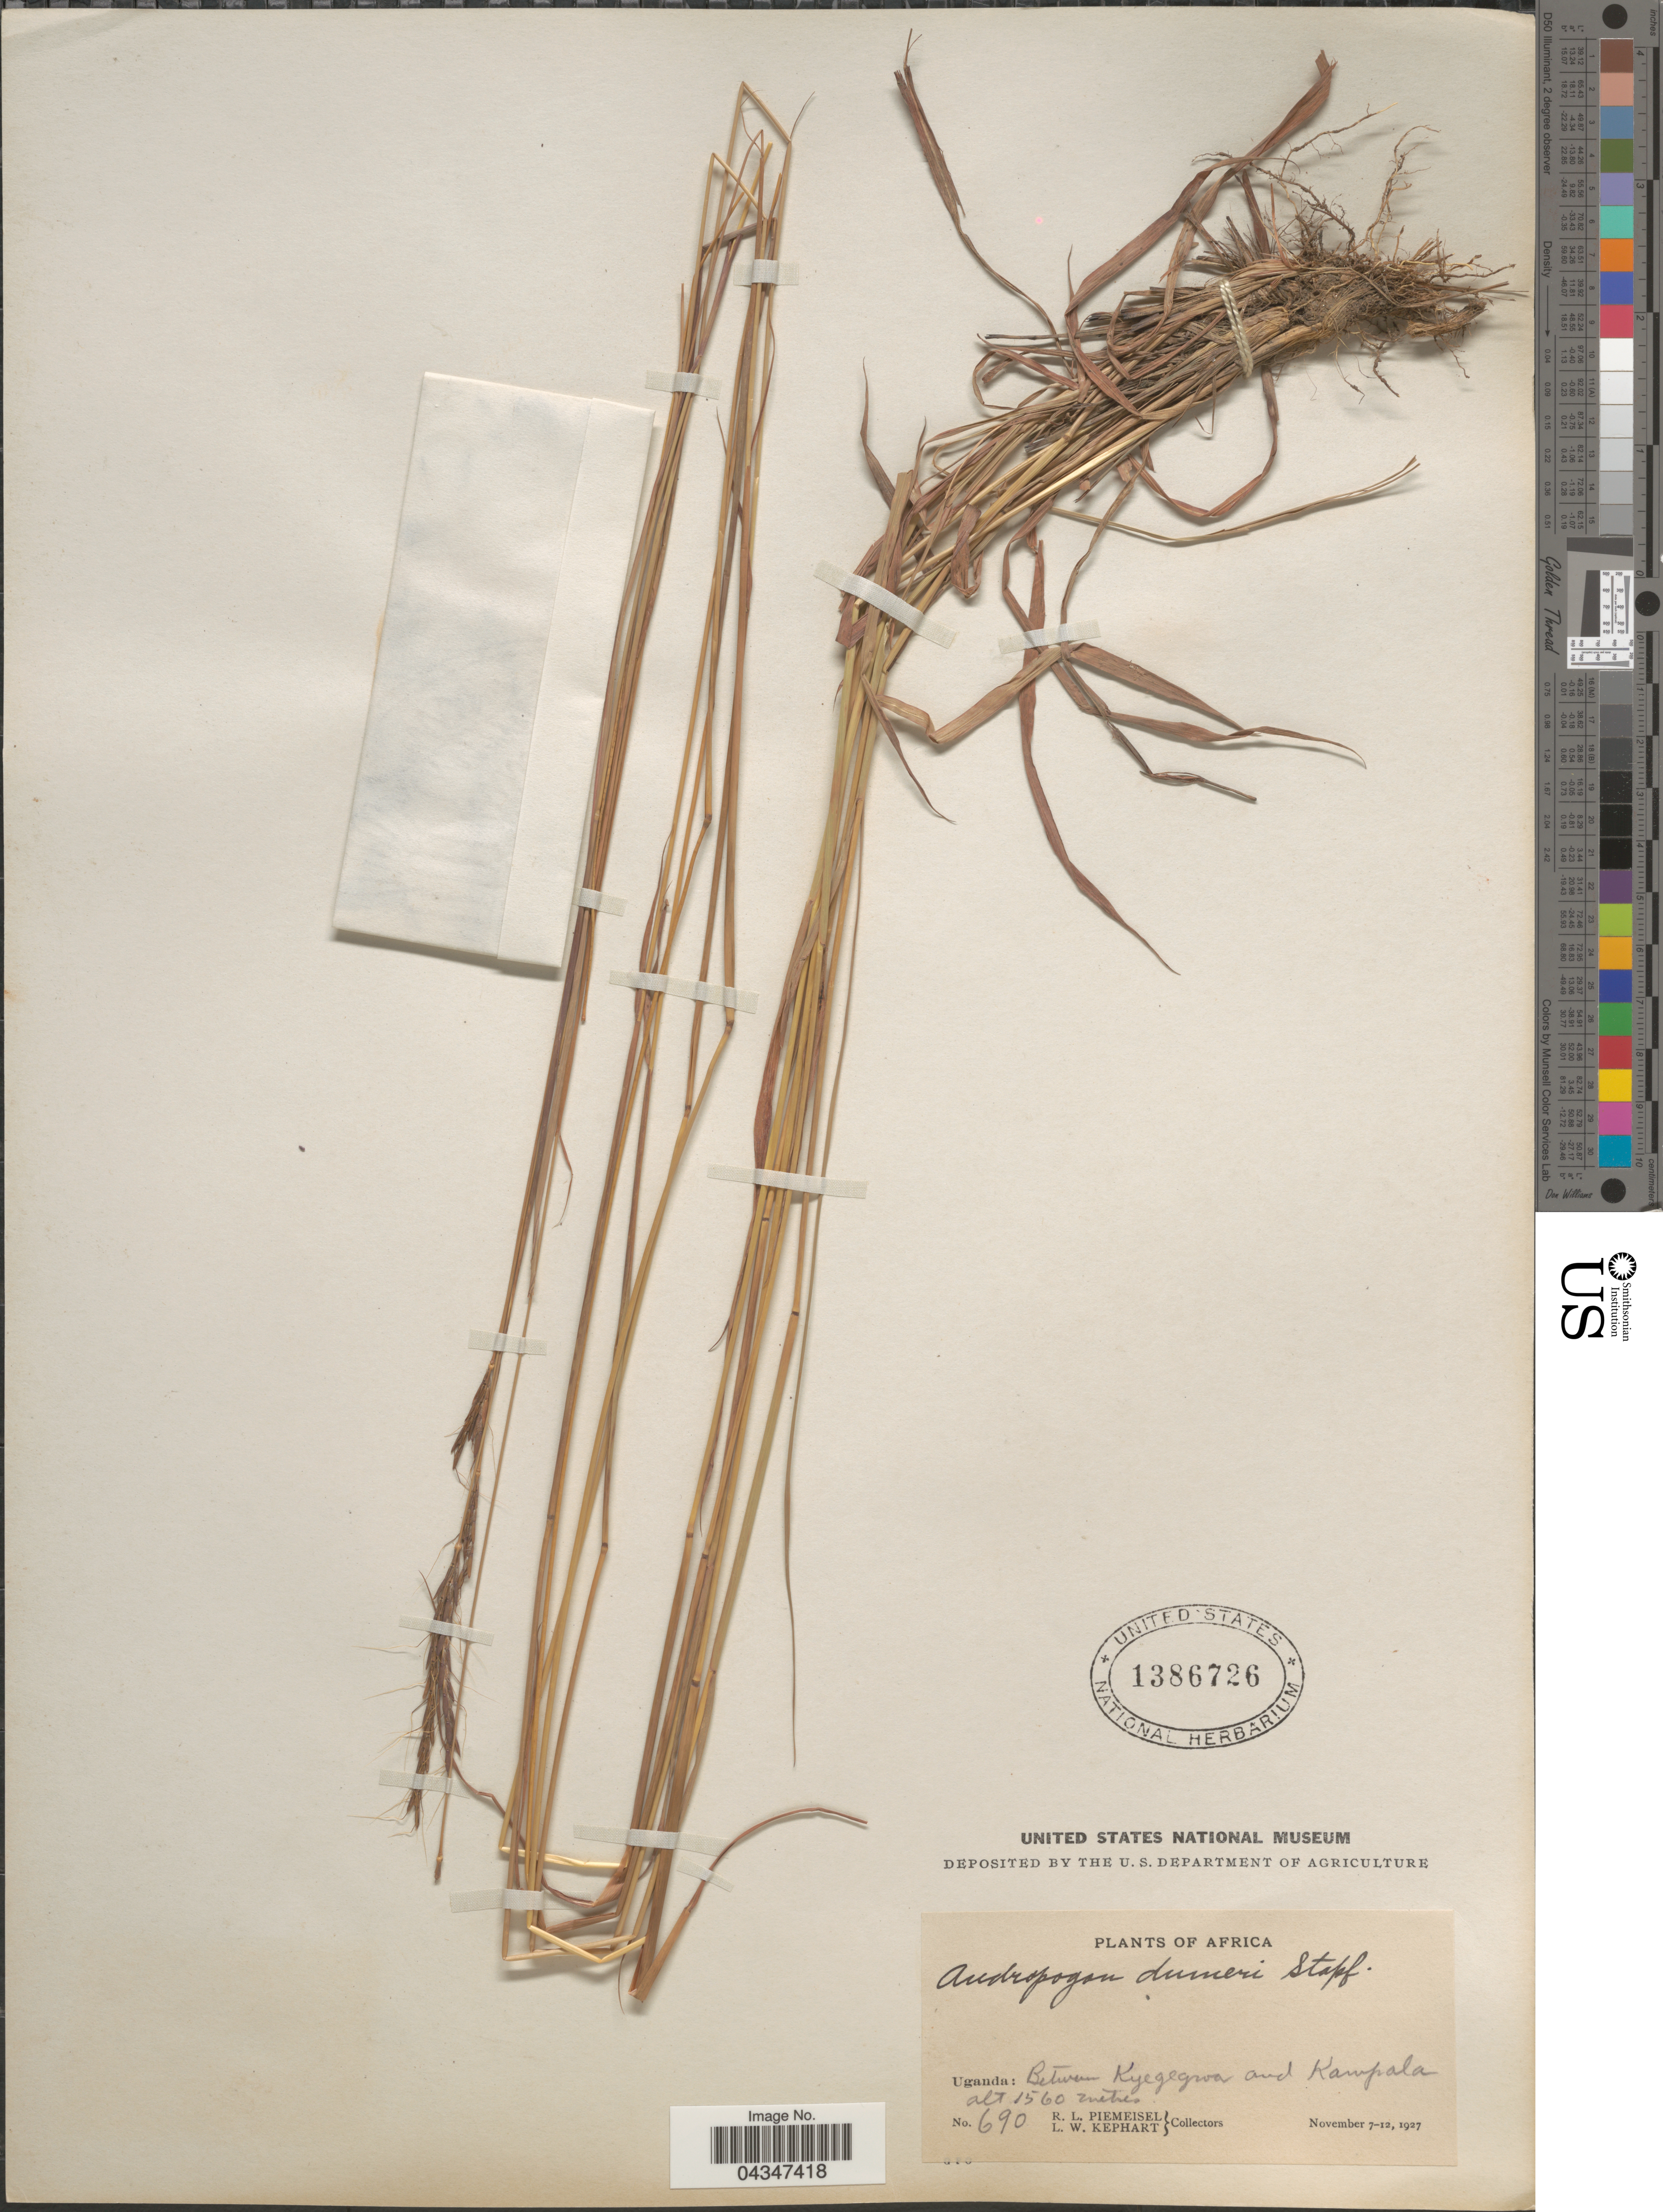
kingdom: Plantae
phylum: Tracheophyta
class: Liliopsida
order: Poales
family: Poaceae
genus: Andropogon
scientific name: Andropogon schirensis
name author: Hochst. ex A. Rich.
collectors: R. L. Piemeisel & L. W. Kephart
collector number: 690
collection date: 1927-11-07/1927-11-12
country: Uganda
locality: Between Kyegegwa and Kampala.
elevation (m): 1560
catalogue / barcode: US 1386726